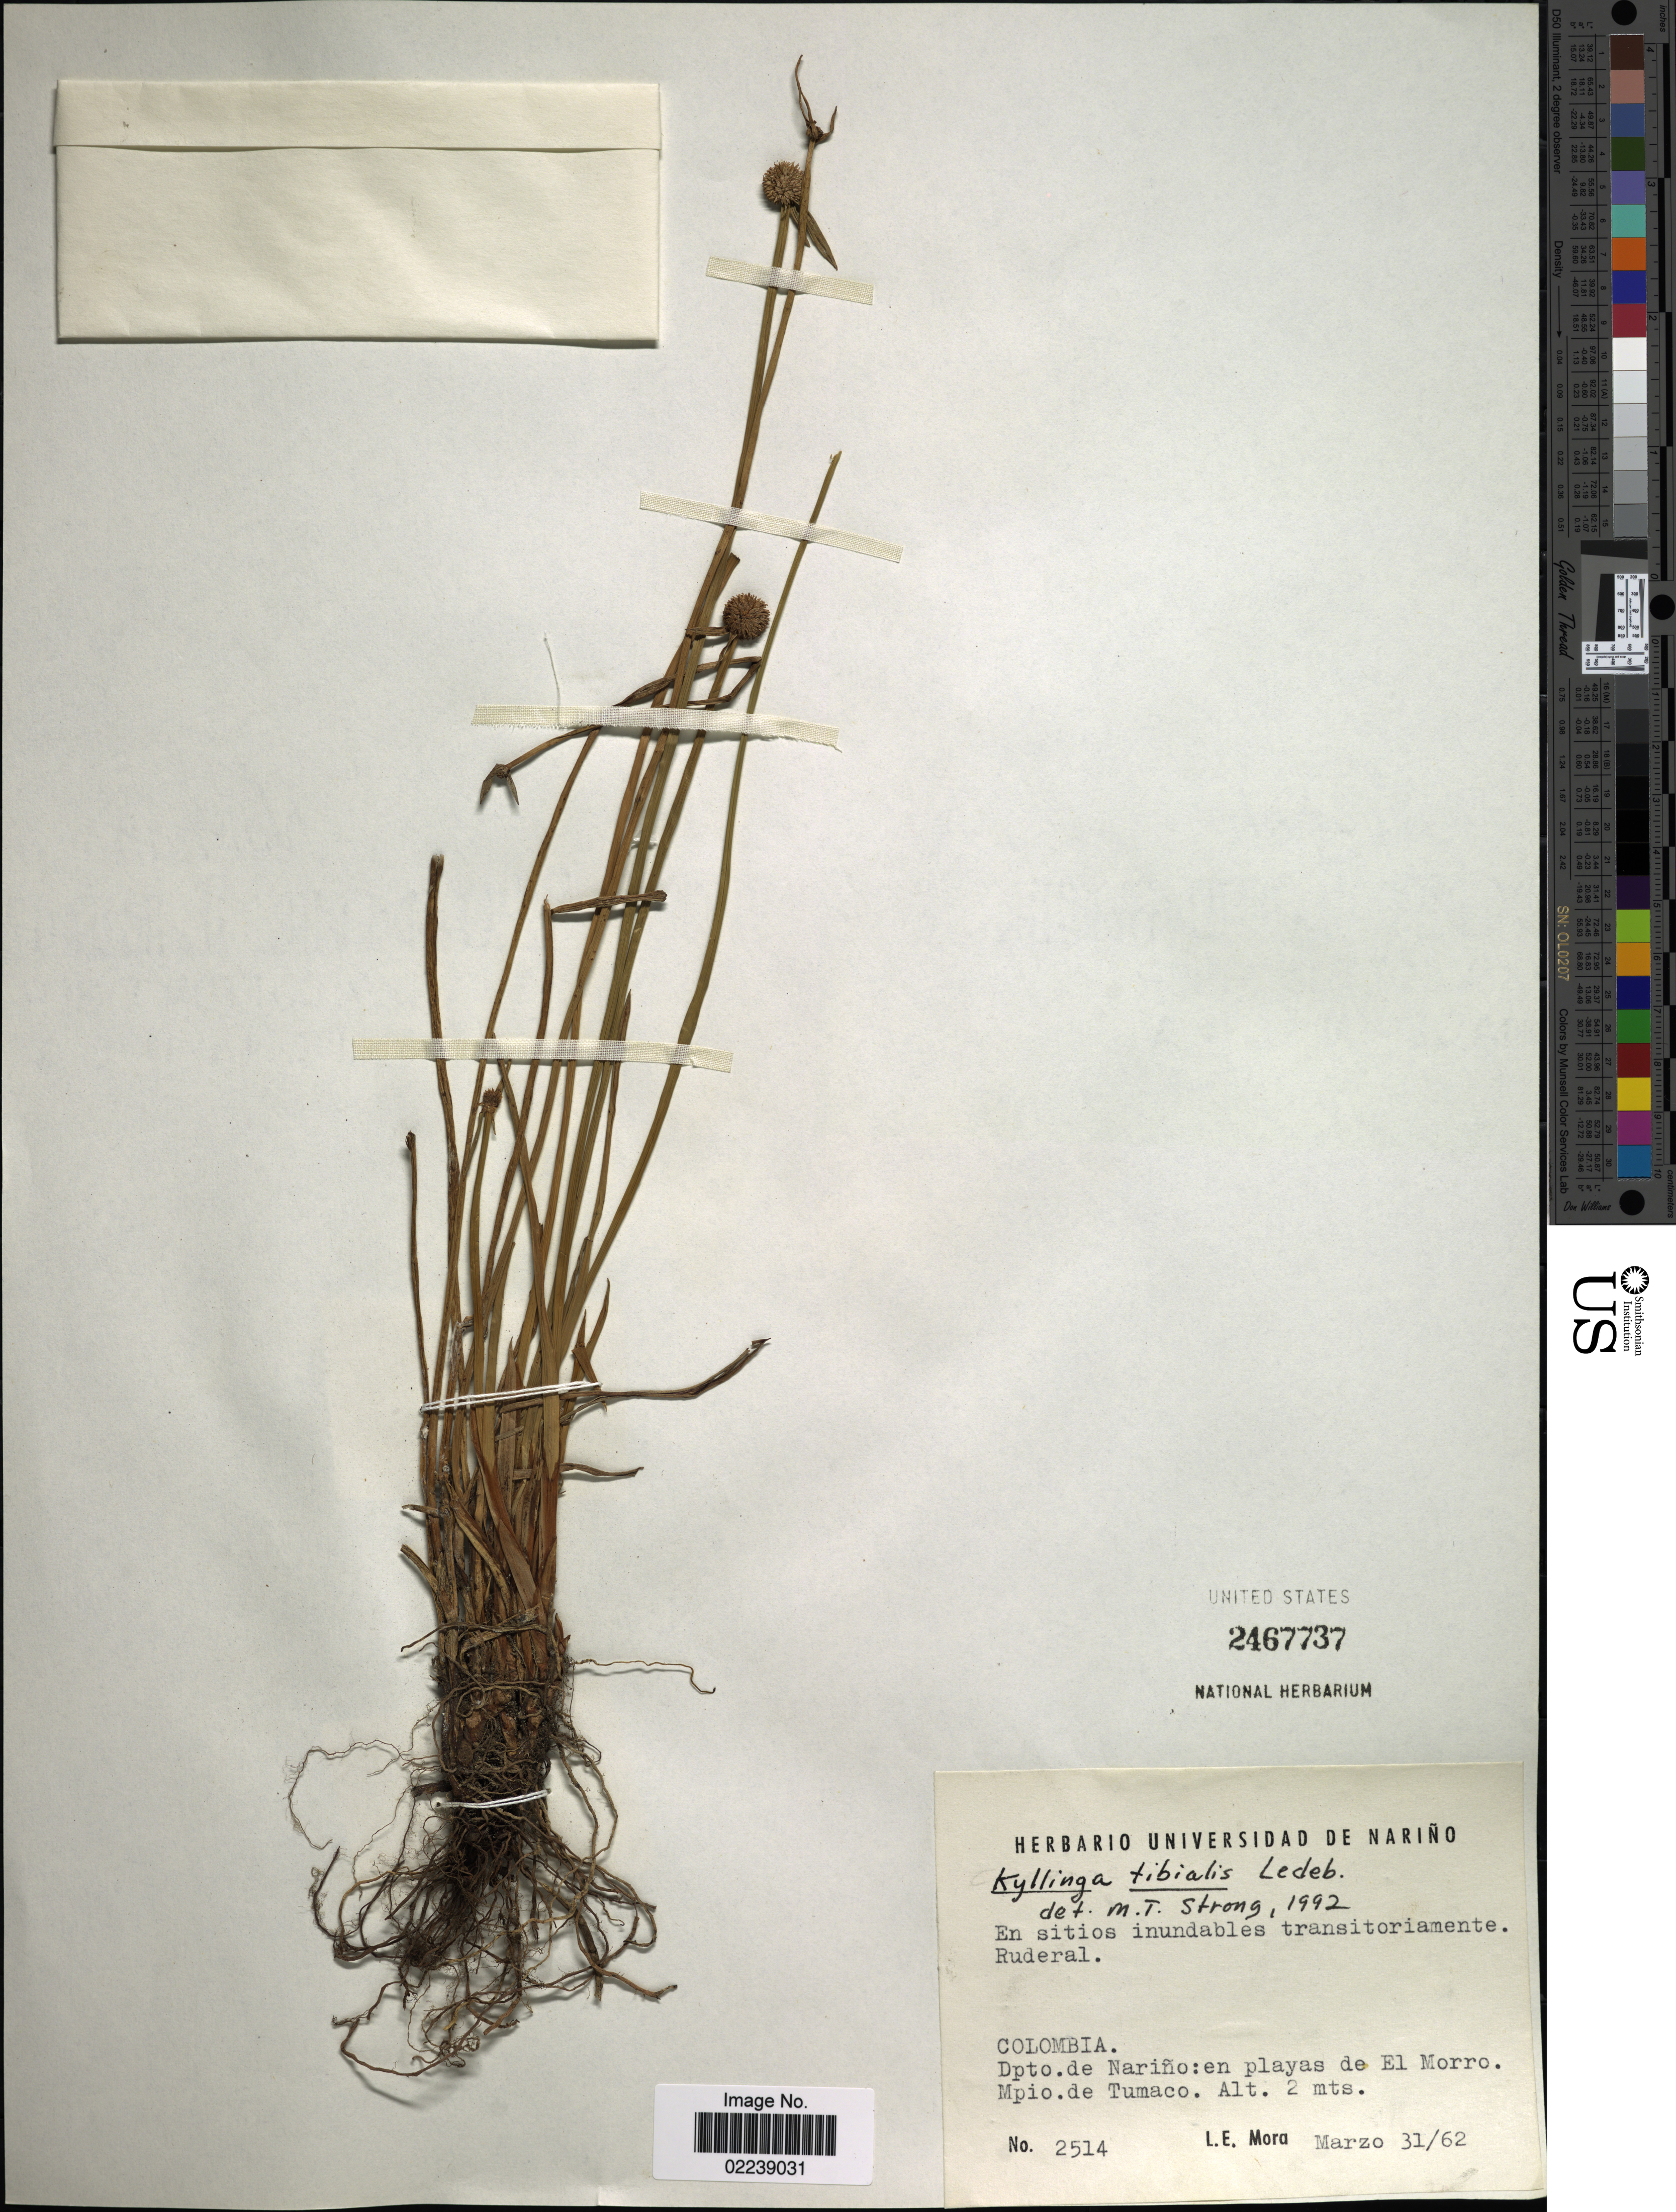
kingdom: Plantae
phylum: Tracheophyta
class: Liliopsida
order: Poales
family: Cyperaceae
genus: Cyperus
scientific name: Cyperus tibialis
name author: (Poit. ex Ledeb.) Govaerts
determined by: Strong, Mark T., (BOT), Smithsonian Institution - National Museum of Natural History (UNITED STATES)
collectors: L. Mora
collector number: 2514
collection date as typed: Transcribed d/m/y: 31/3/62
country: Colombia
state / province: Nariño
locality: En playas de El Morro, Mpio. de Tumaco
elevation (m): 2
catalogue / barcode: US 2467737